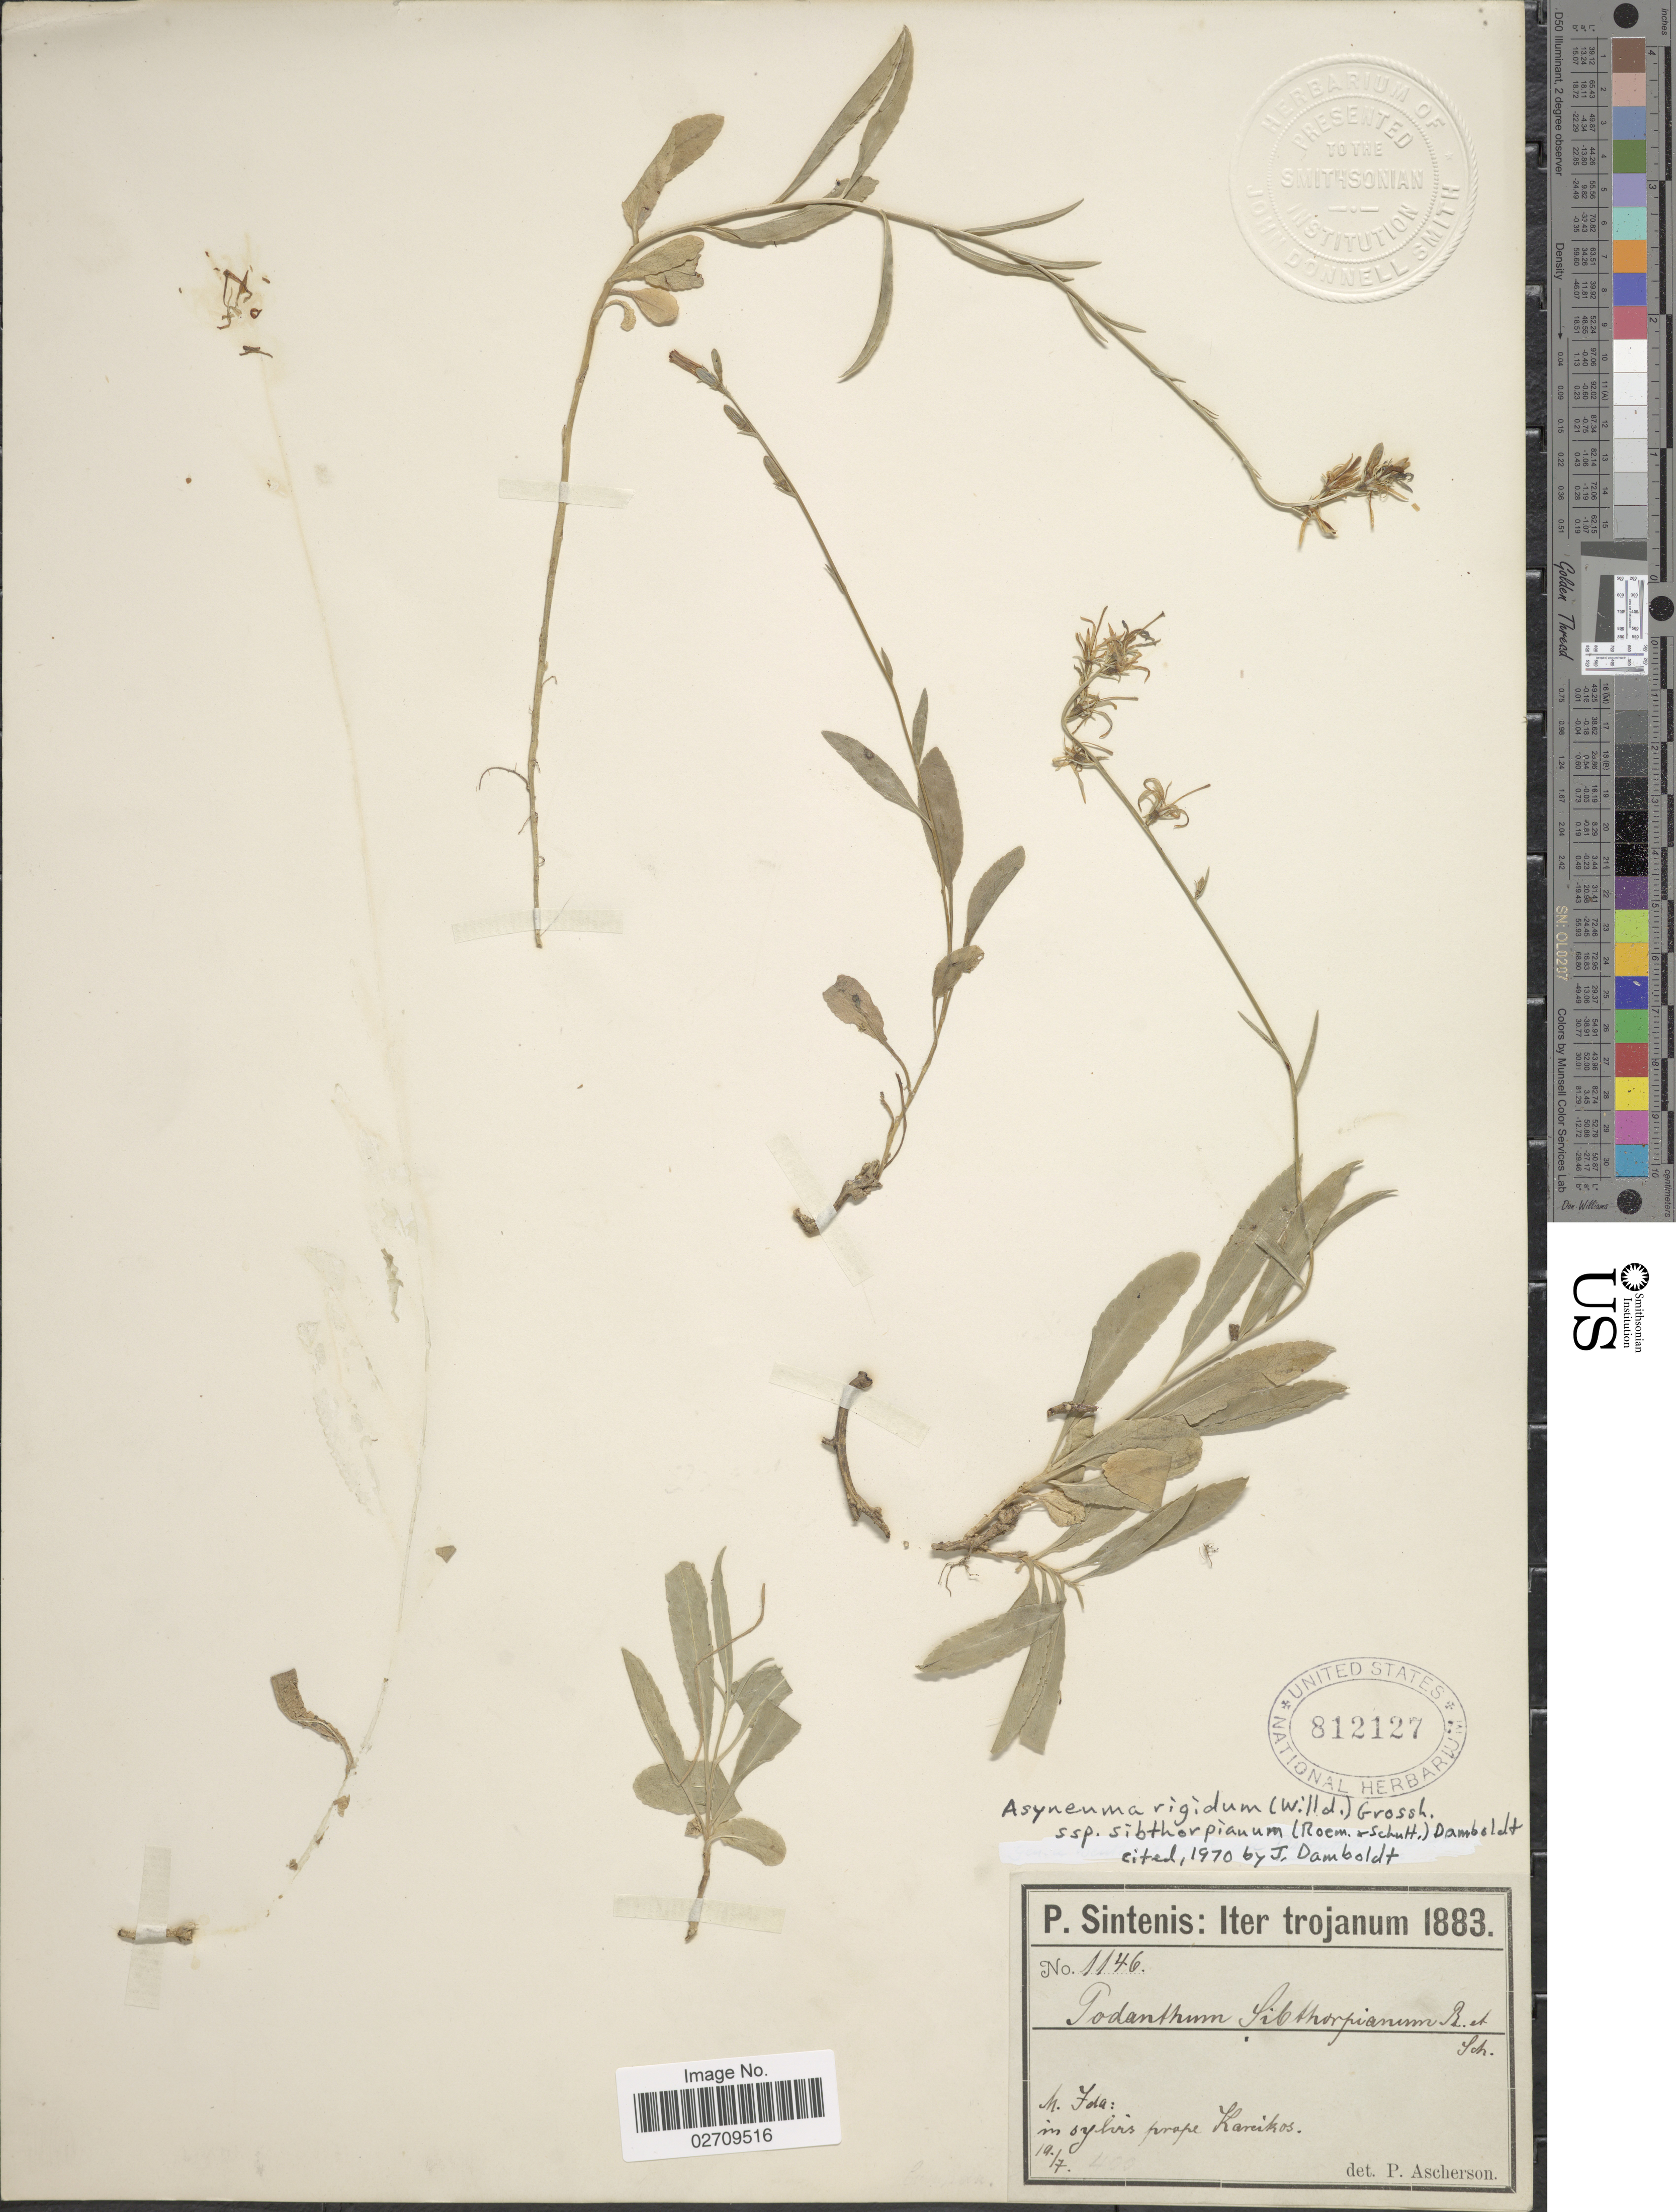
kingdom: Plantae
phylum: Tracheophyta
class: Magnoliopsida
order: Asterales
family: Campanulaceae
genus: Asyneuma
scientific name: Asyneuma rigidum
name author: (Willd.) Grossh.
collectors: P. Sintenis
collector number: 1146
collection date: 1883-07-19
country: Turkey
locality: Iter trojanum. M. Ida: in sylvis prope Kareikos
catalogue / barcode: US 812127